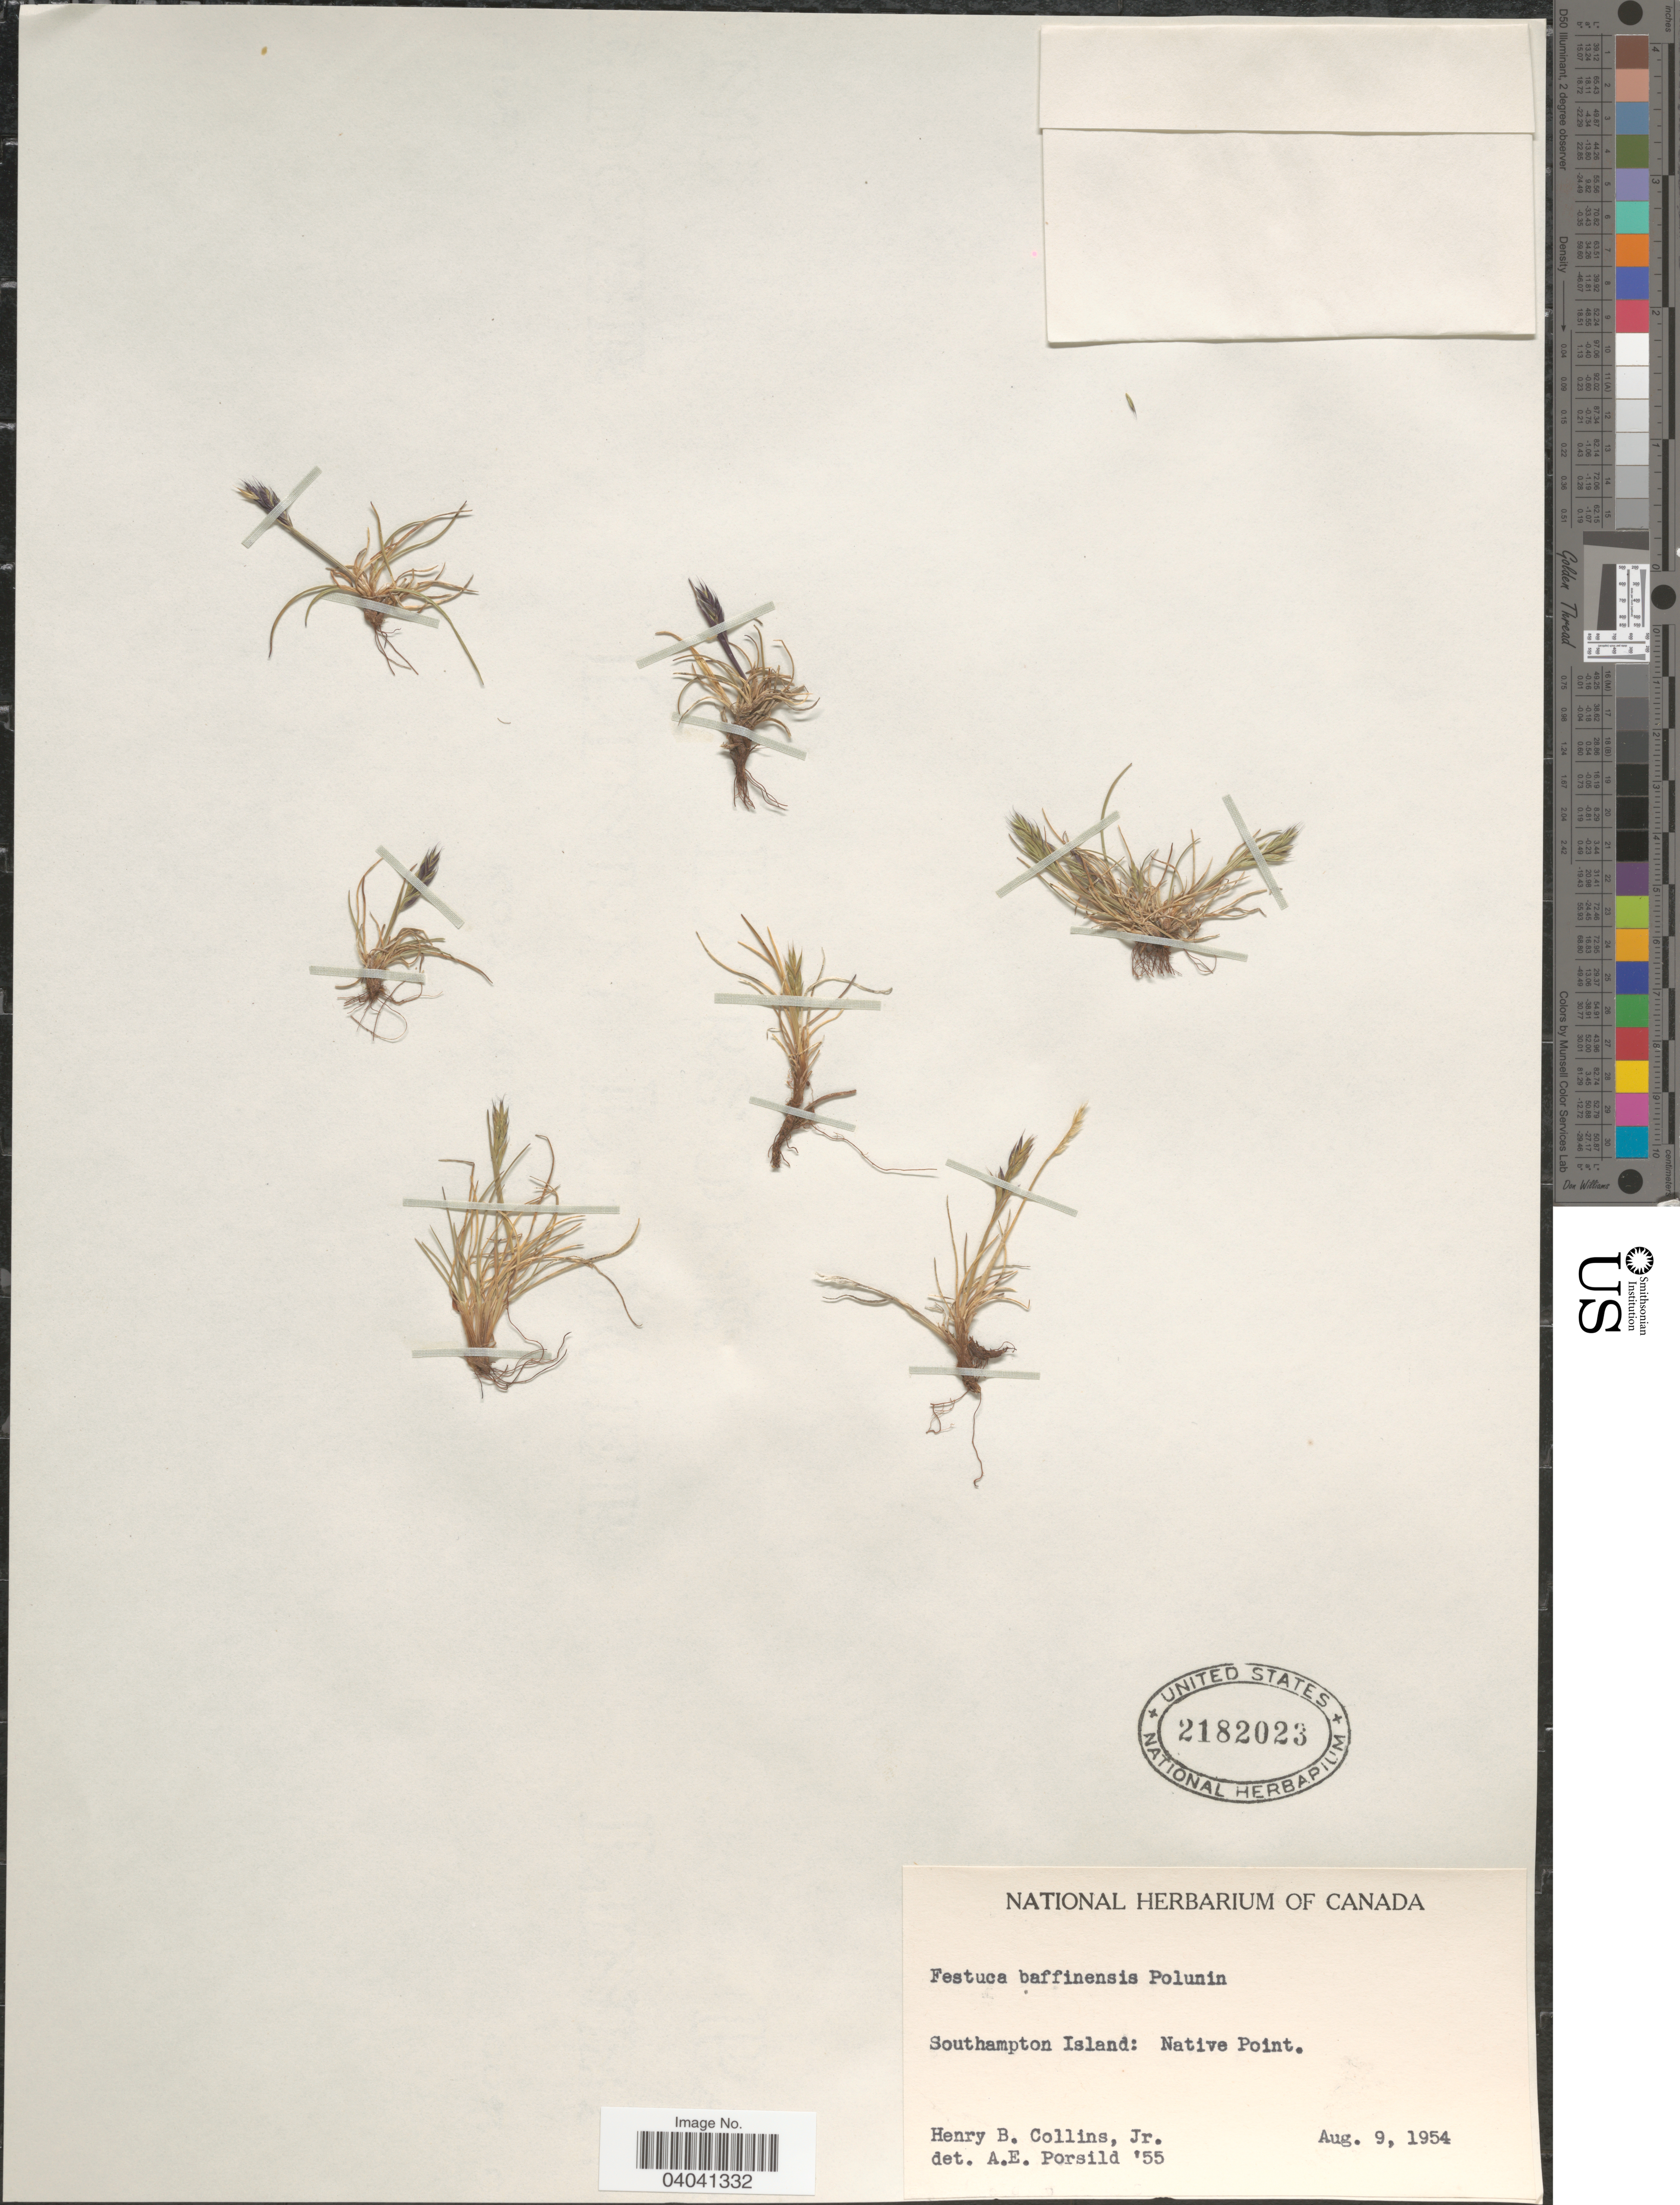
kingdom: Plantae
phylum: Tracheophyta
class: Liliopsida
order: Poales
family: Poaceae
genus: Festuca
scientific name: Festuca baffinensis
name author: Polunin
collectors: H. Collins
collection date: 1954-08-09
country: Canada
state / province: Nunavut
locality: Southampton Island: Native Point.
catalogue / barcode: US 2182023